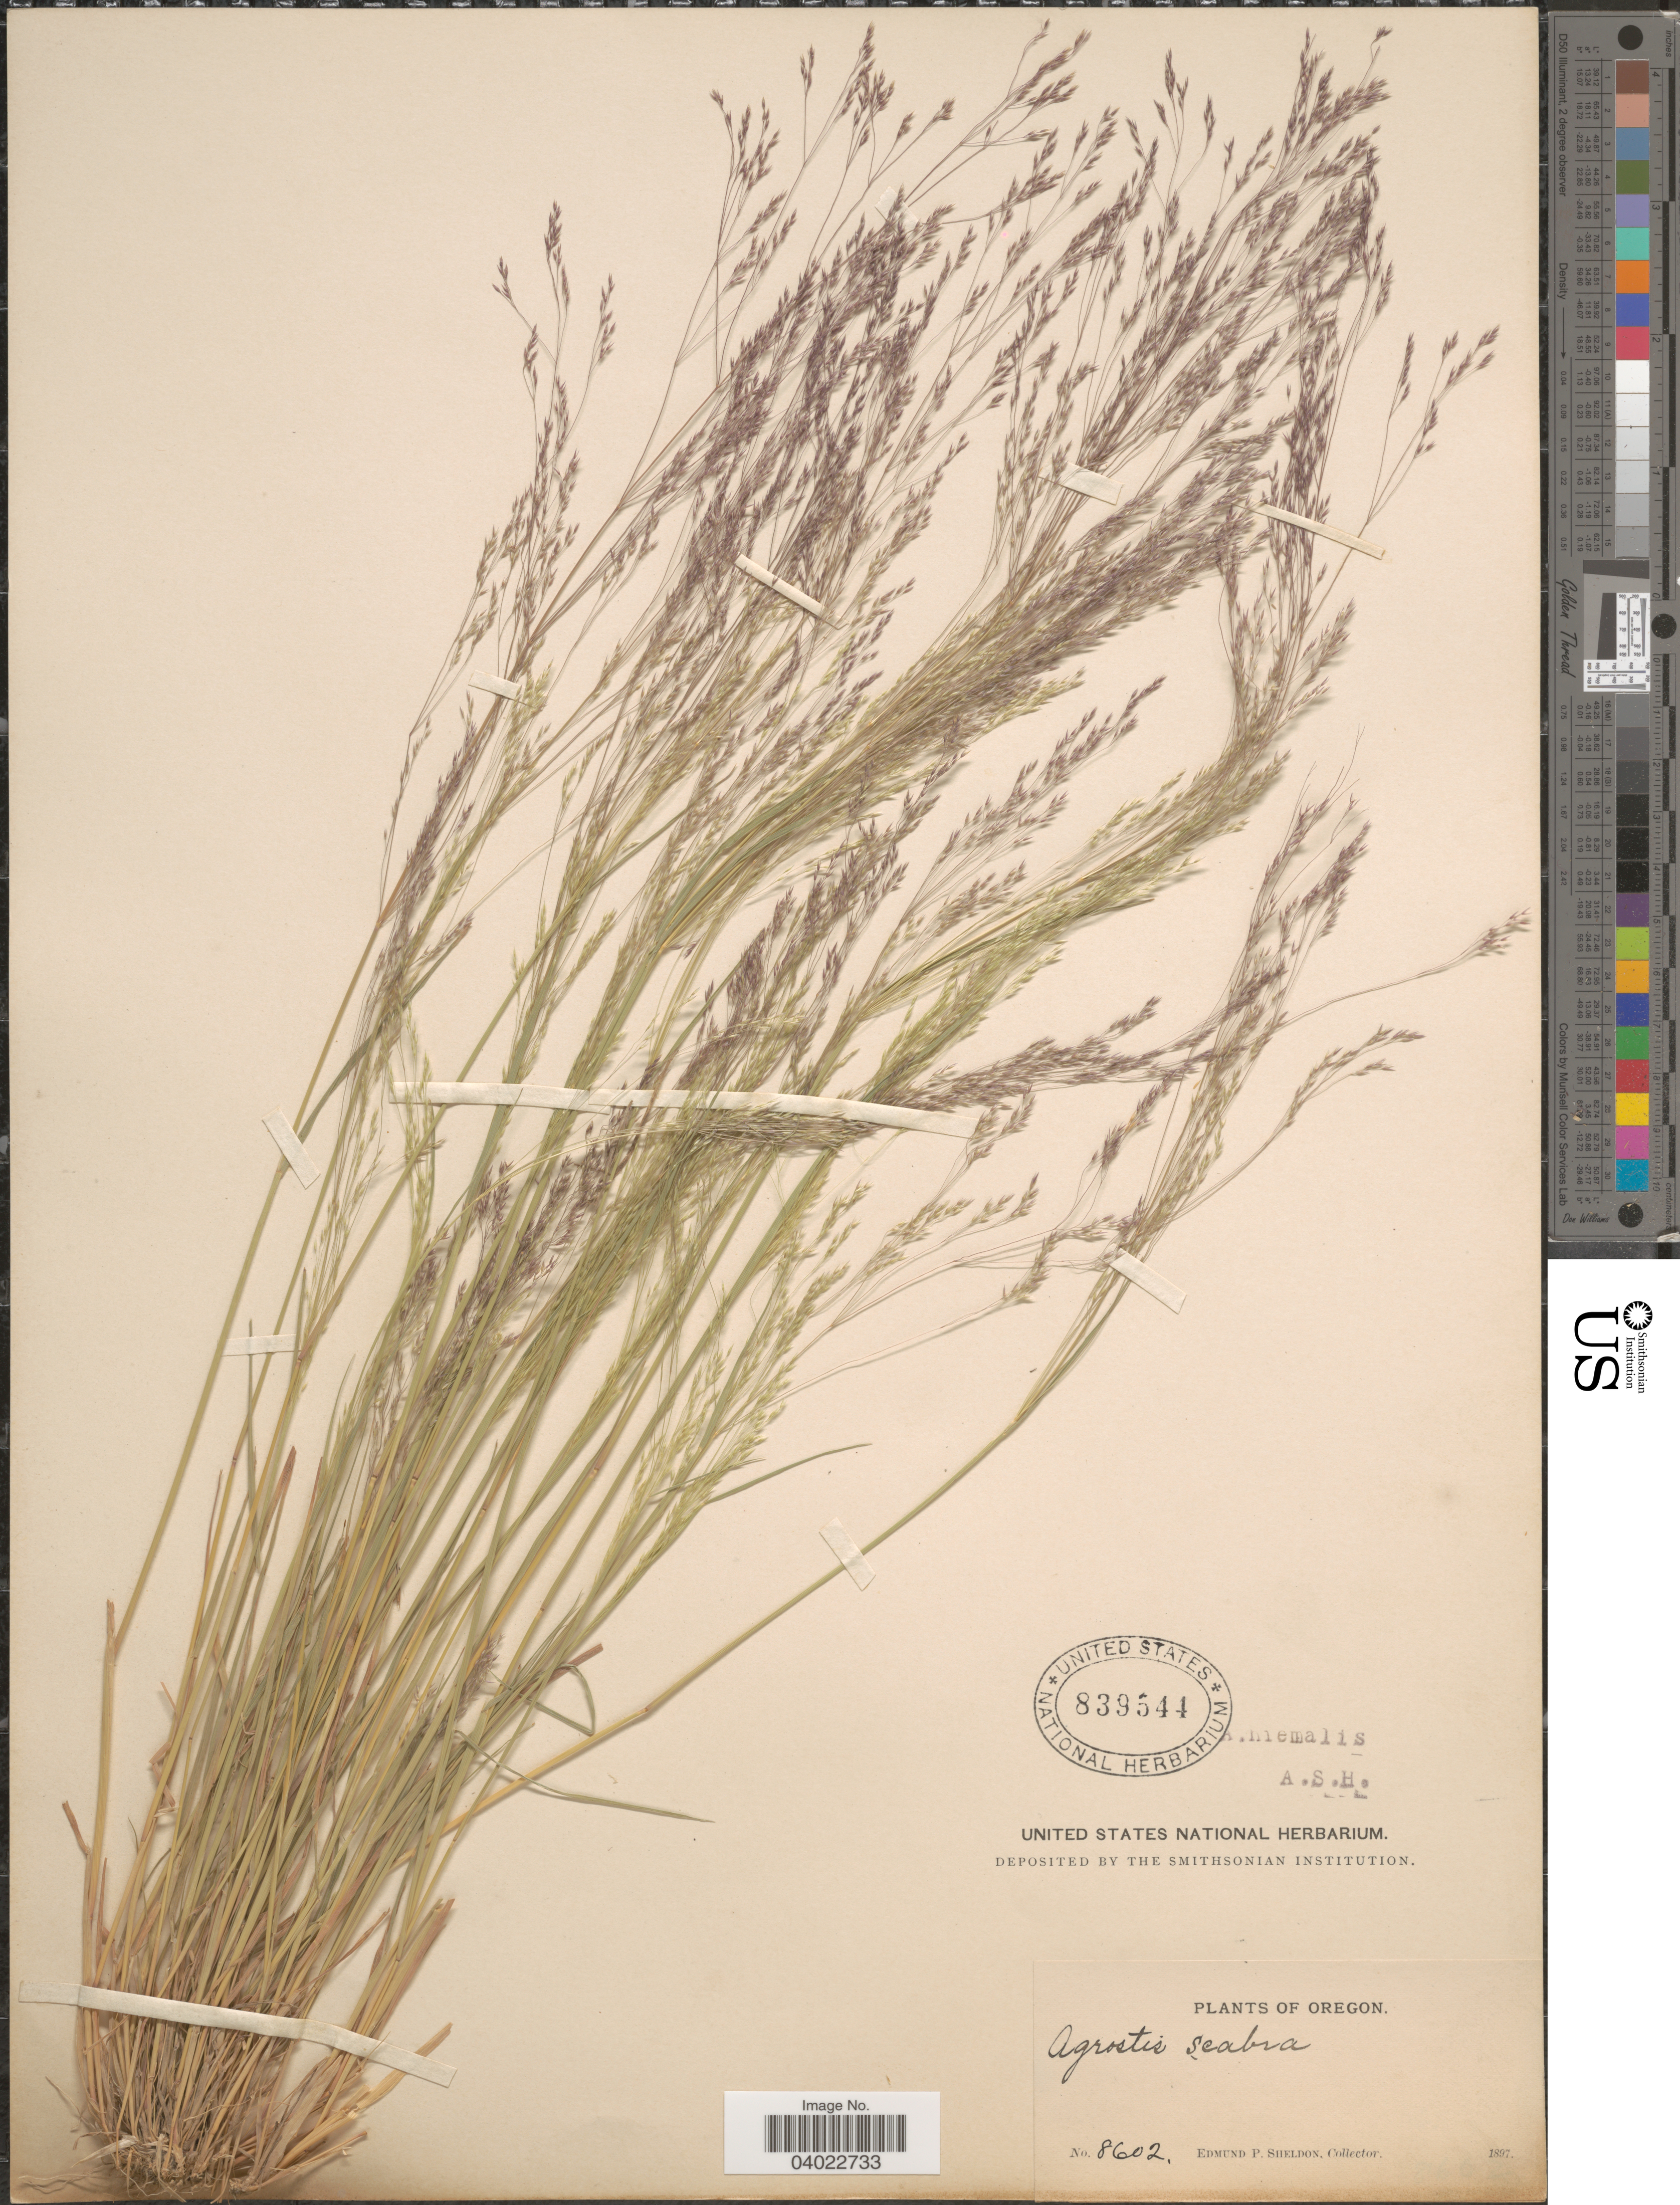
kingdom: Plantae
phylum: Tracheophyta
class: Liliopsida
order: Poales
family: Poaceae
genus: Agrostis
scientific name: Agrostis scabra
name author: Willd.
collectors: E. P. Sheldon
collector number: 8602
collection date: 1897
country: United States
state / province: Oregon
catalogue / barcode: US 839544